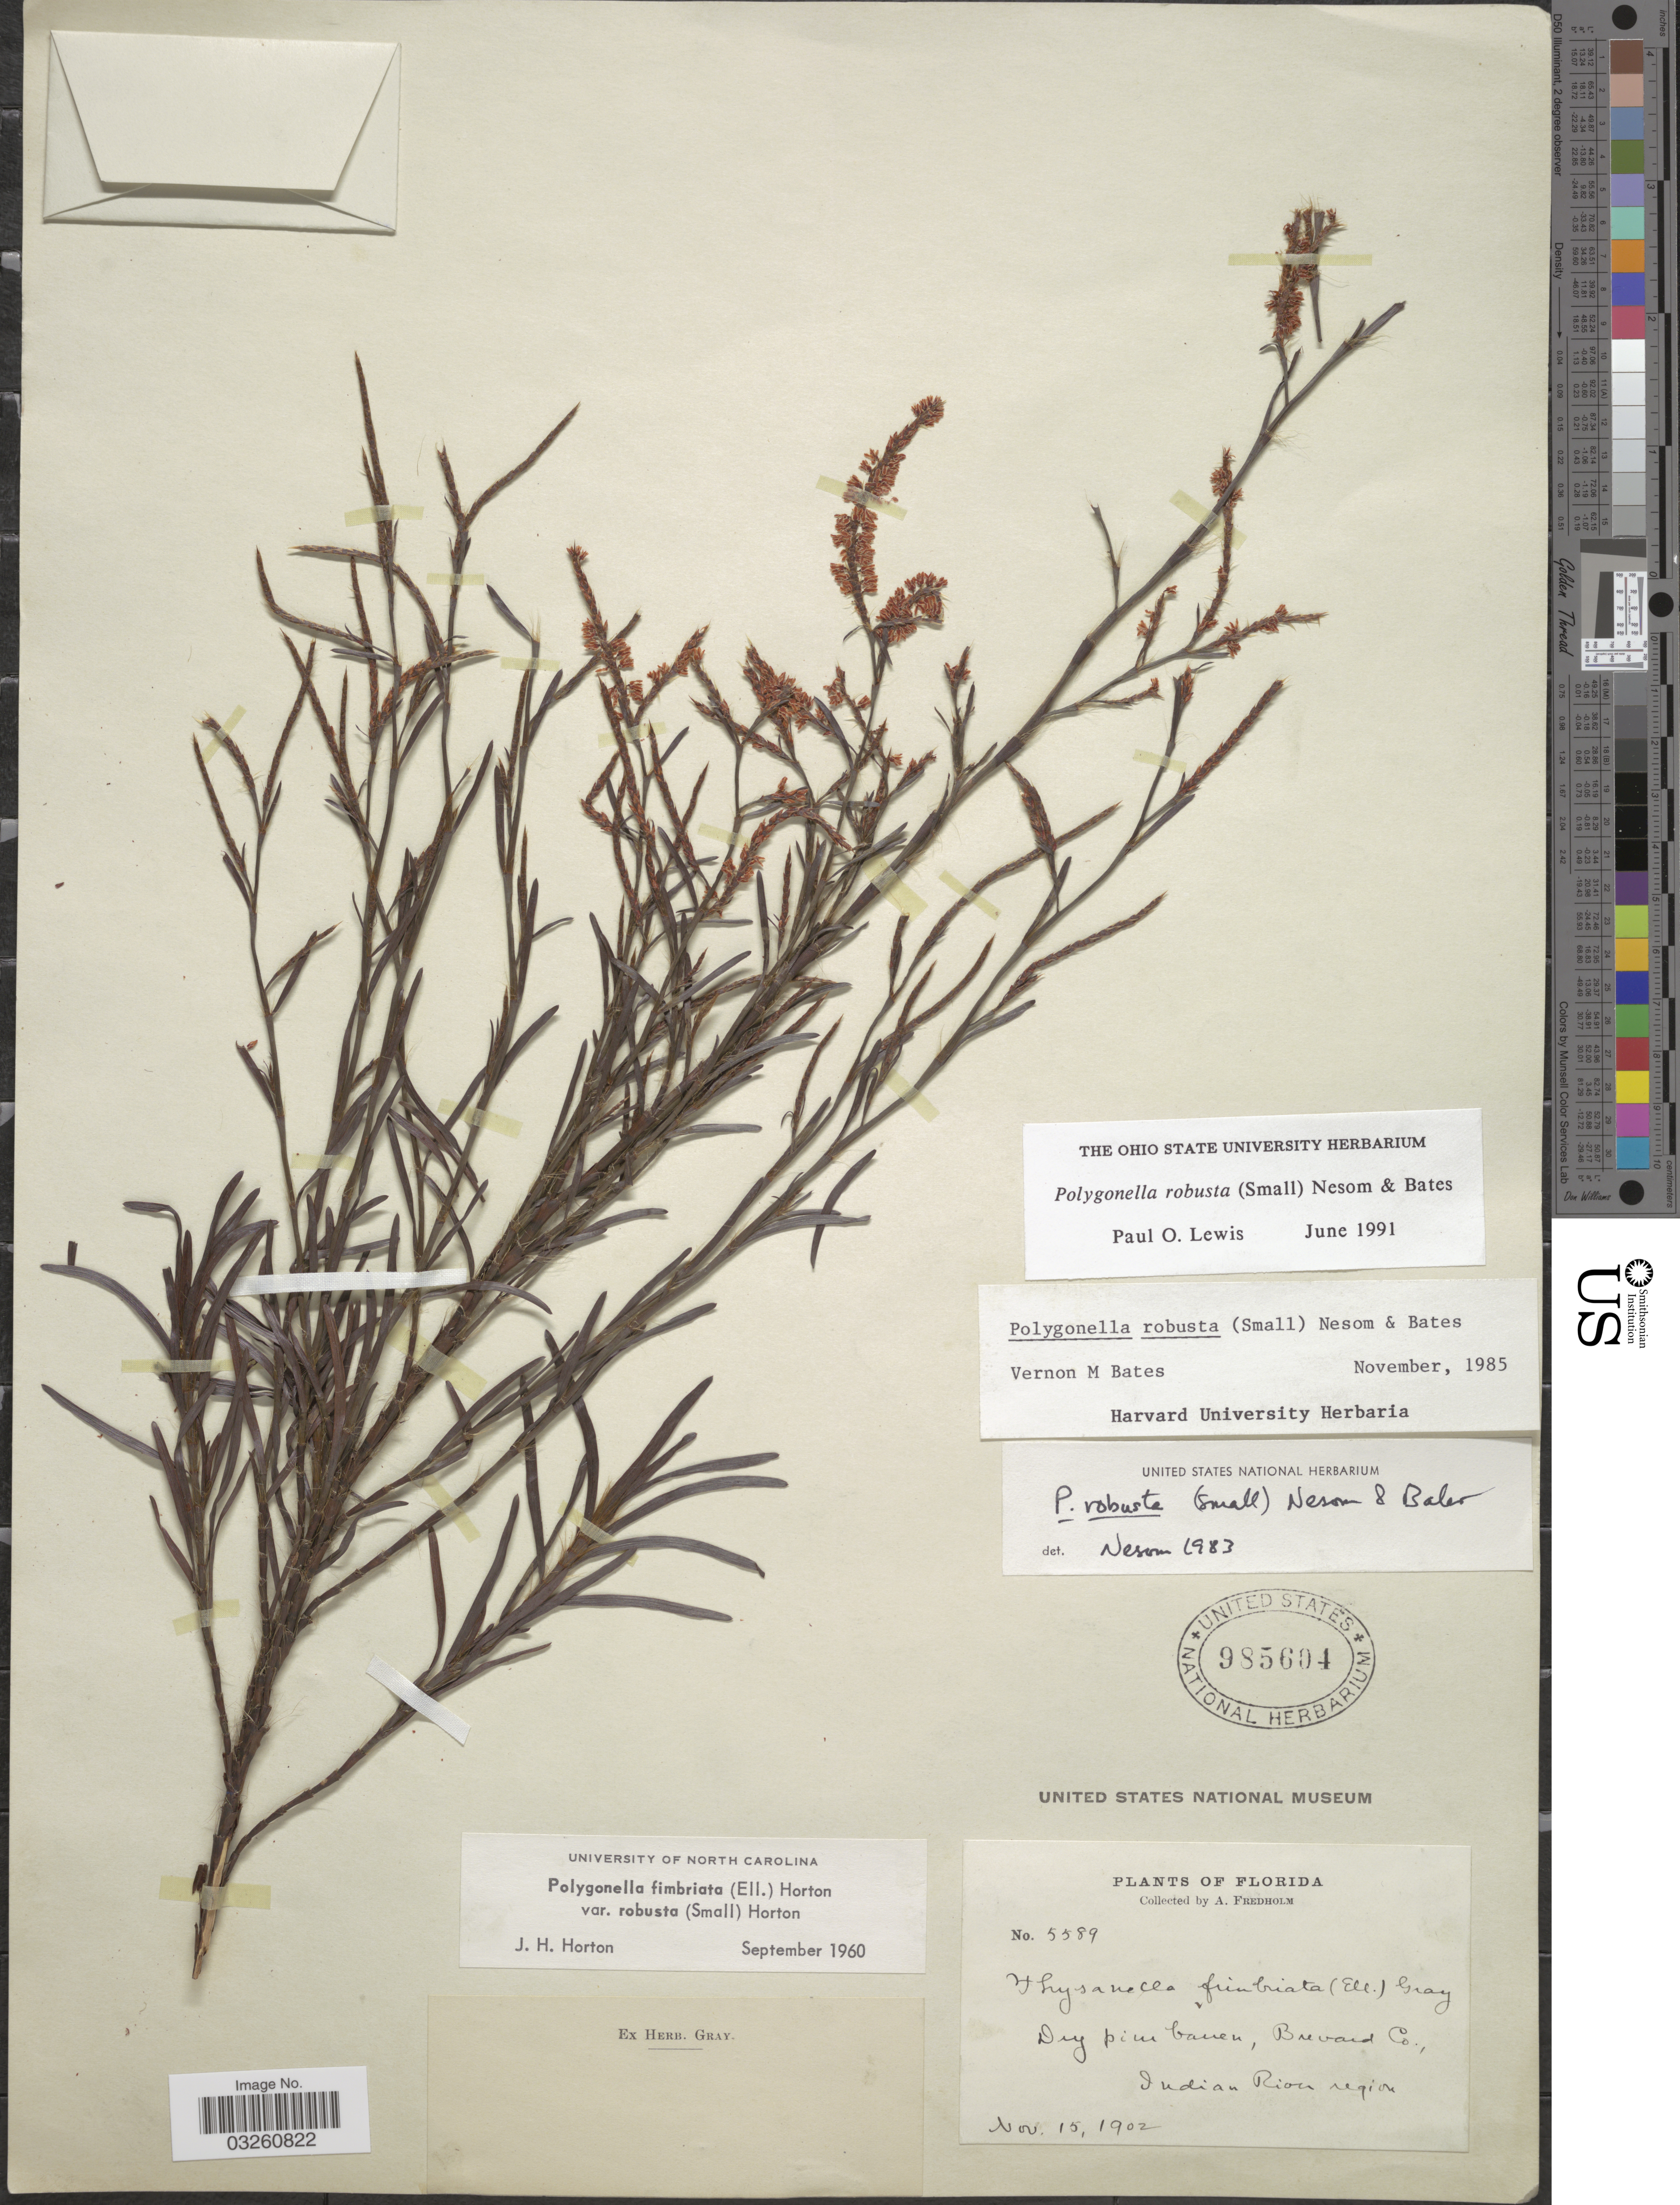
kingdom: Plantae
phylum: Tracheophyta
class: Magnoliopsida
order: Caryophyllales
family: Polygonaceae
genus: Polygonella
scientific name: Polygonella robusta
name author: (Small) G.L. Nesom & V.M. Bates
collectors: A. Fredholm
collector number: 5589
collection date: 1902-11-15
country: United States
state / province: Florida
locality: Dry pine barren, Brevard Co., Indian River region.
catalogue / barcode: US 985604